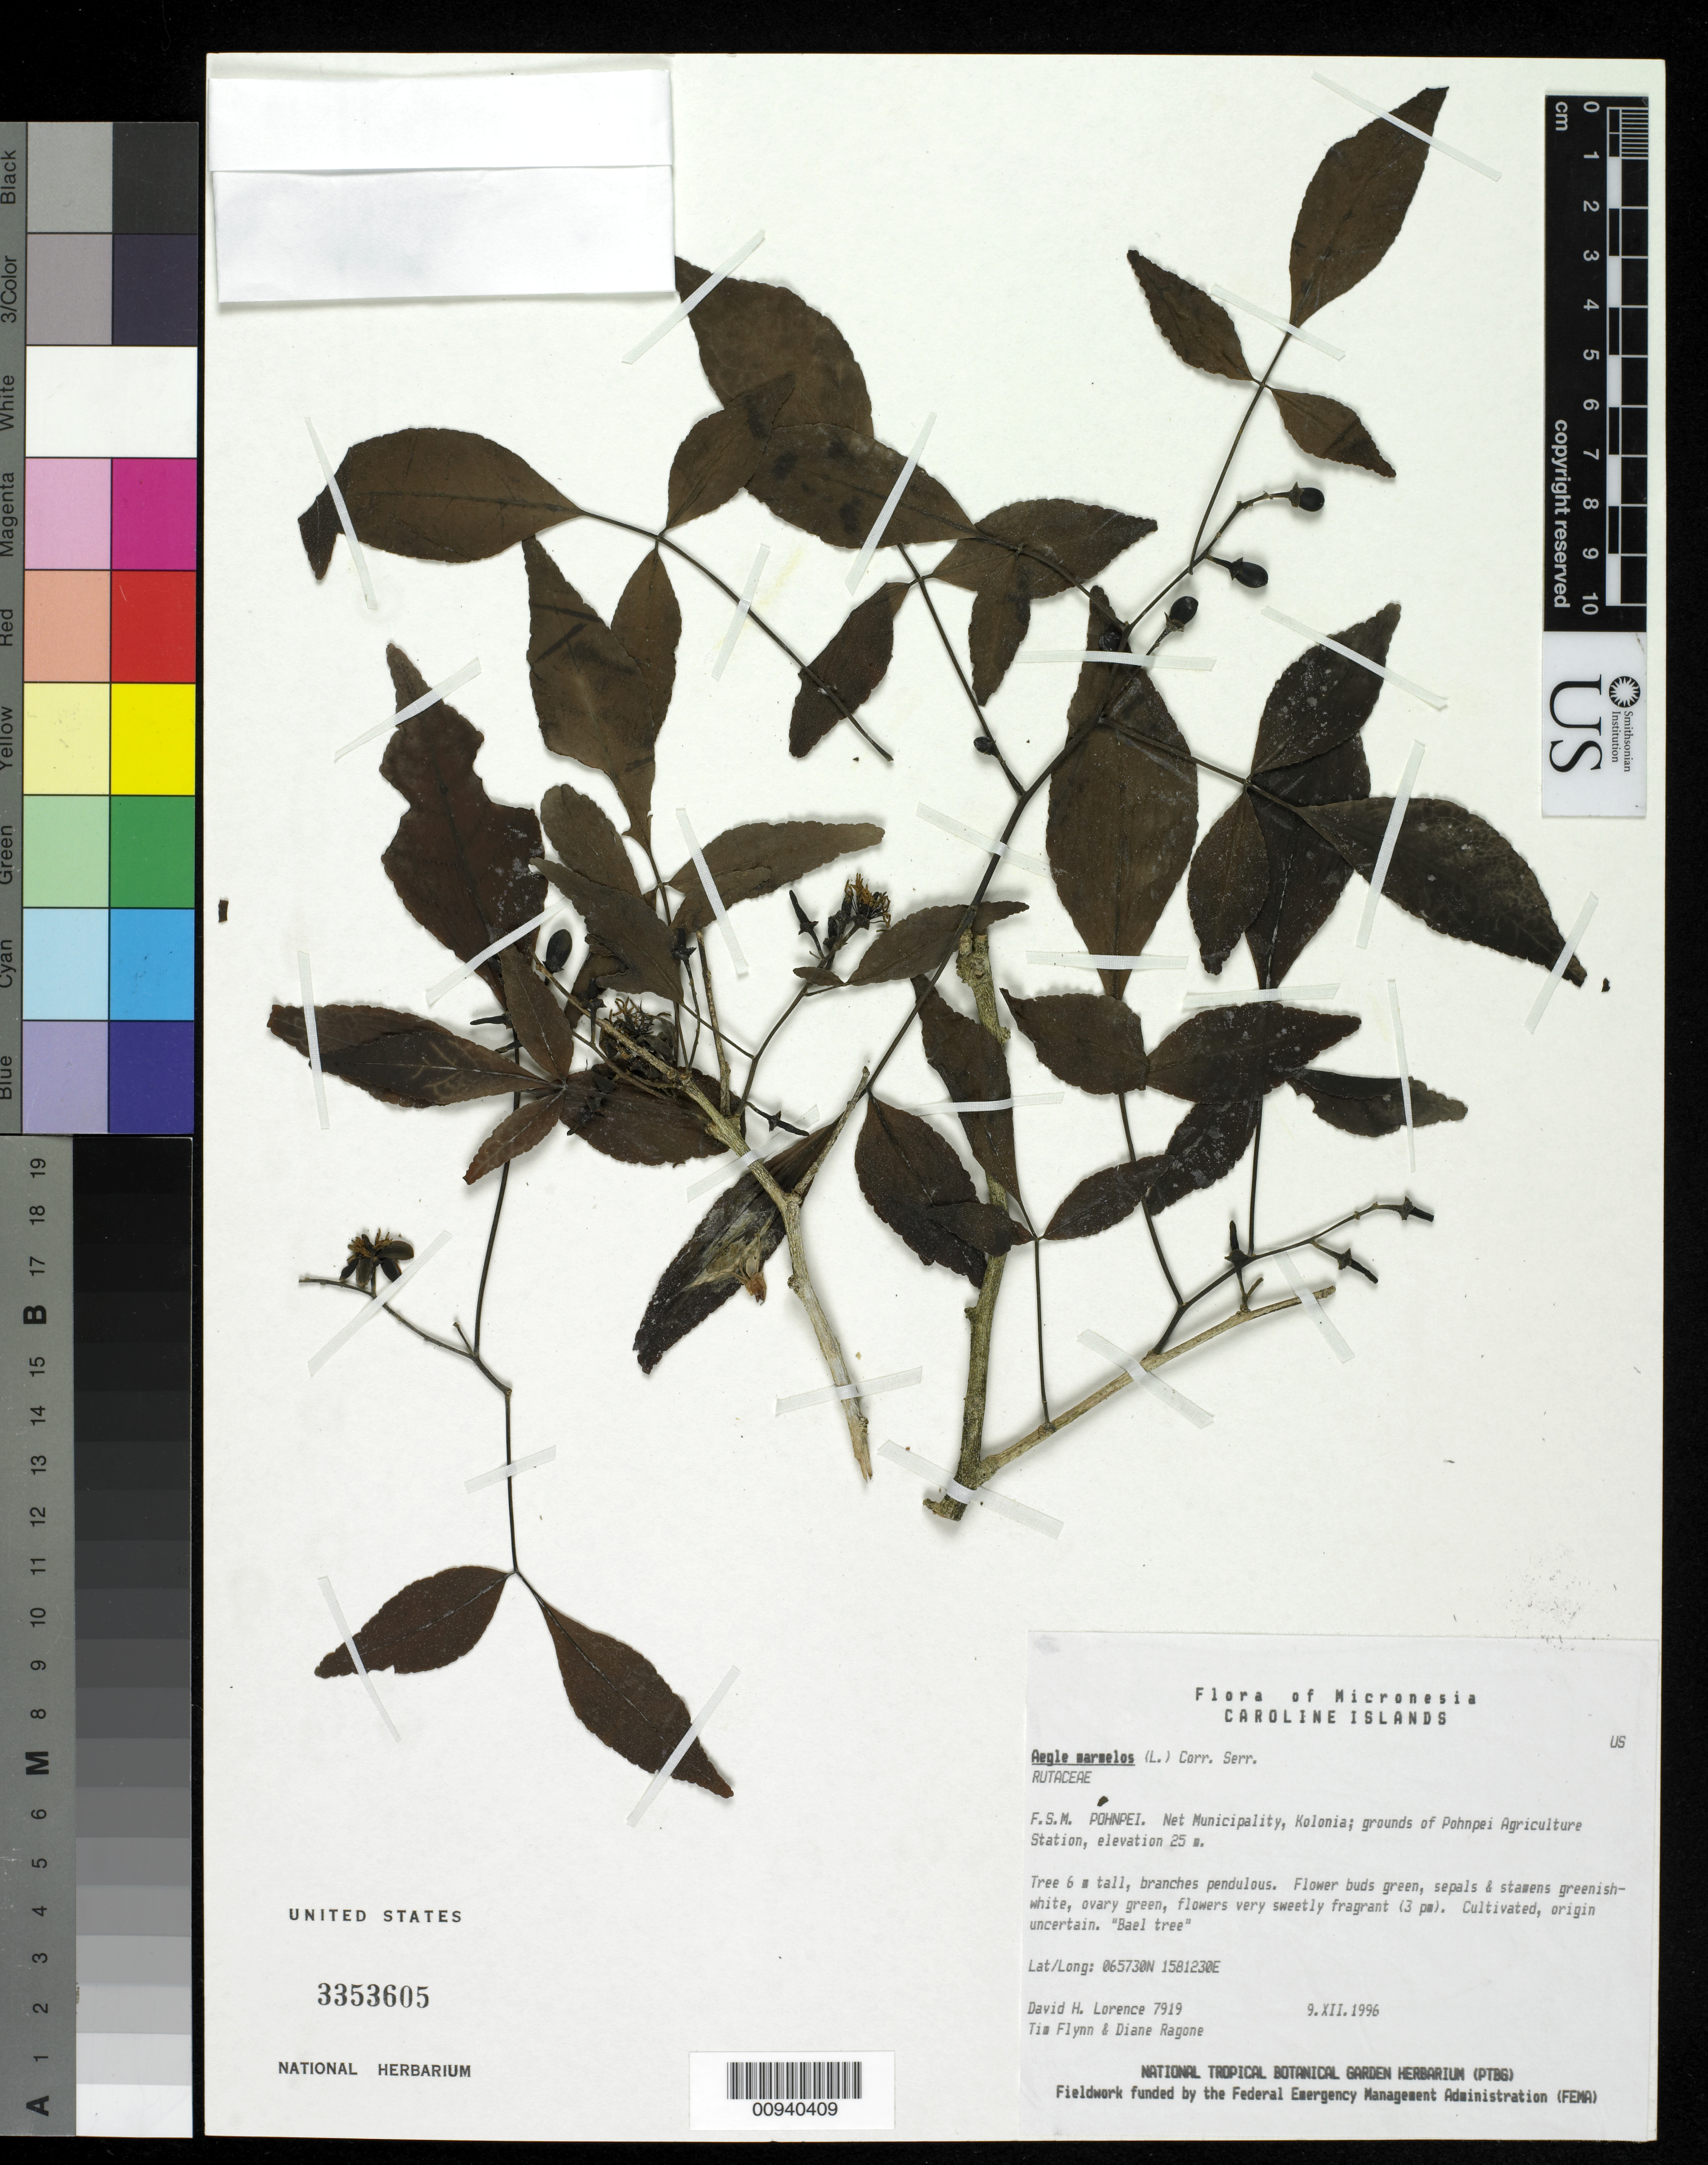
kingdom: Plantae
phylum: Tracheophyta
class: Magnoliopsida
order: Sapindales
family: Rutaceae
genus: Aegle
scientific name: Aegle marmelos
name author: (L.) Corrêa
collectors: D. Lorence, T. W. Flynn & D. Ragone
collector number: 7919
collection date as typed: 09 Dec 1996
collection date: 1996-12-09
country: Micronesia, Federated States of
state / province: Pohnpei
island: Pohnpei [Ponape]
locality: Net Municipality, Kolonia; grounds of Pohnpei Agriculture Station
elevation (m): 25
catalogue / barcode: US 3353605